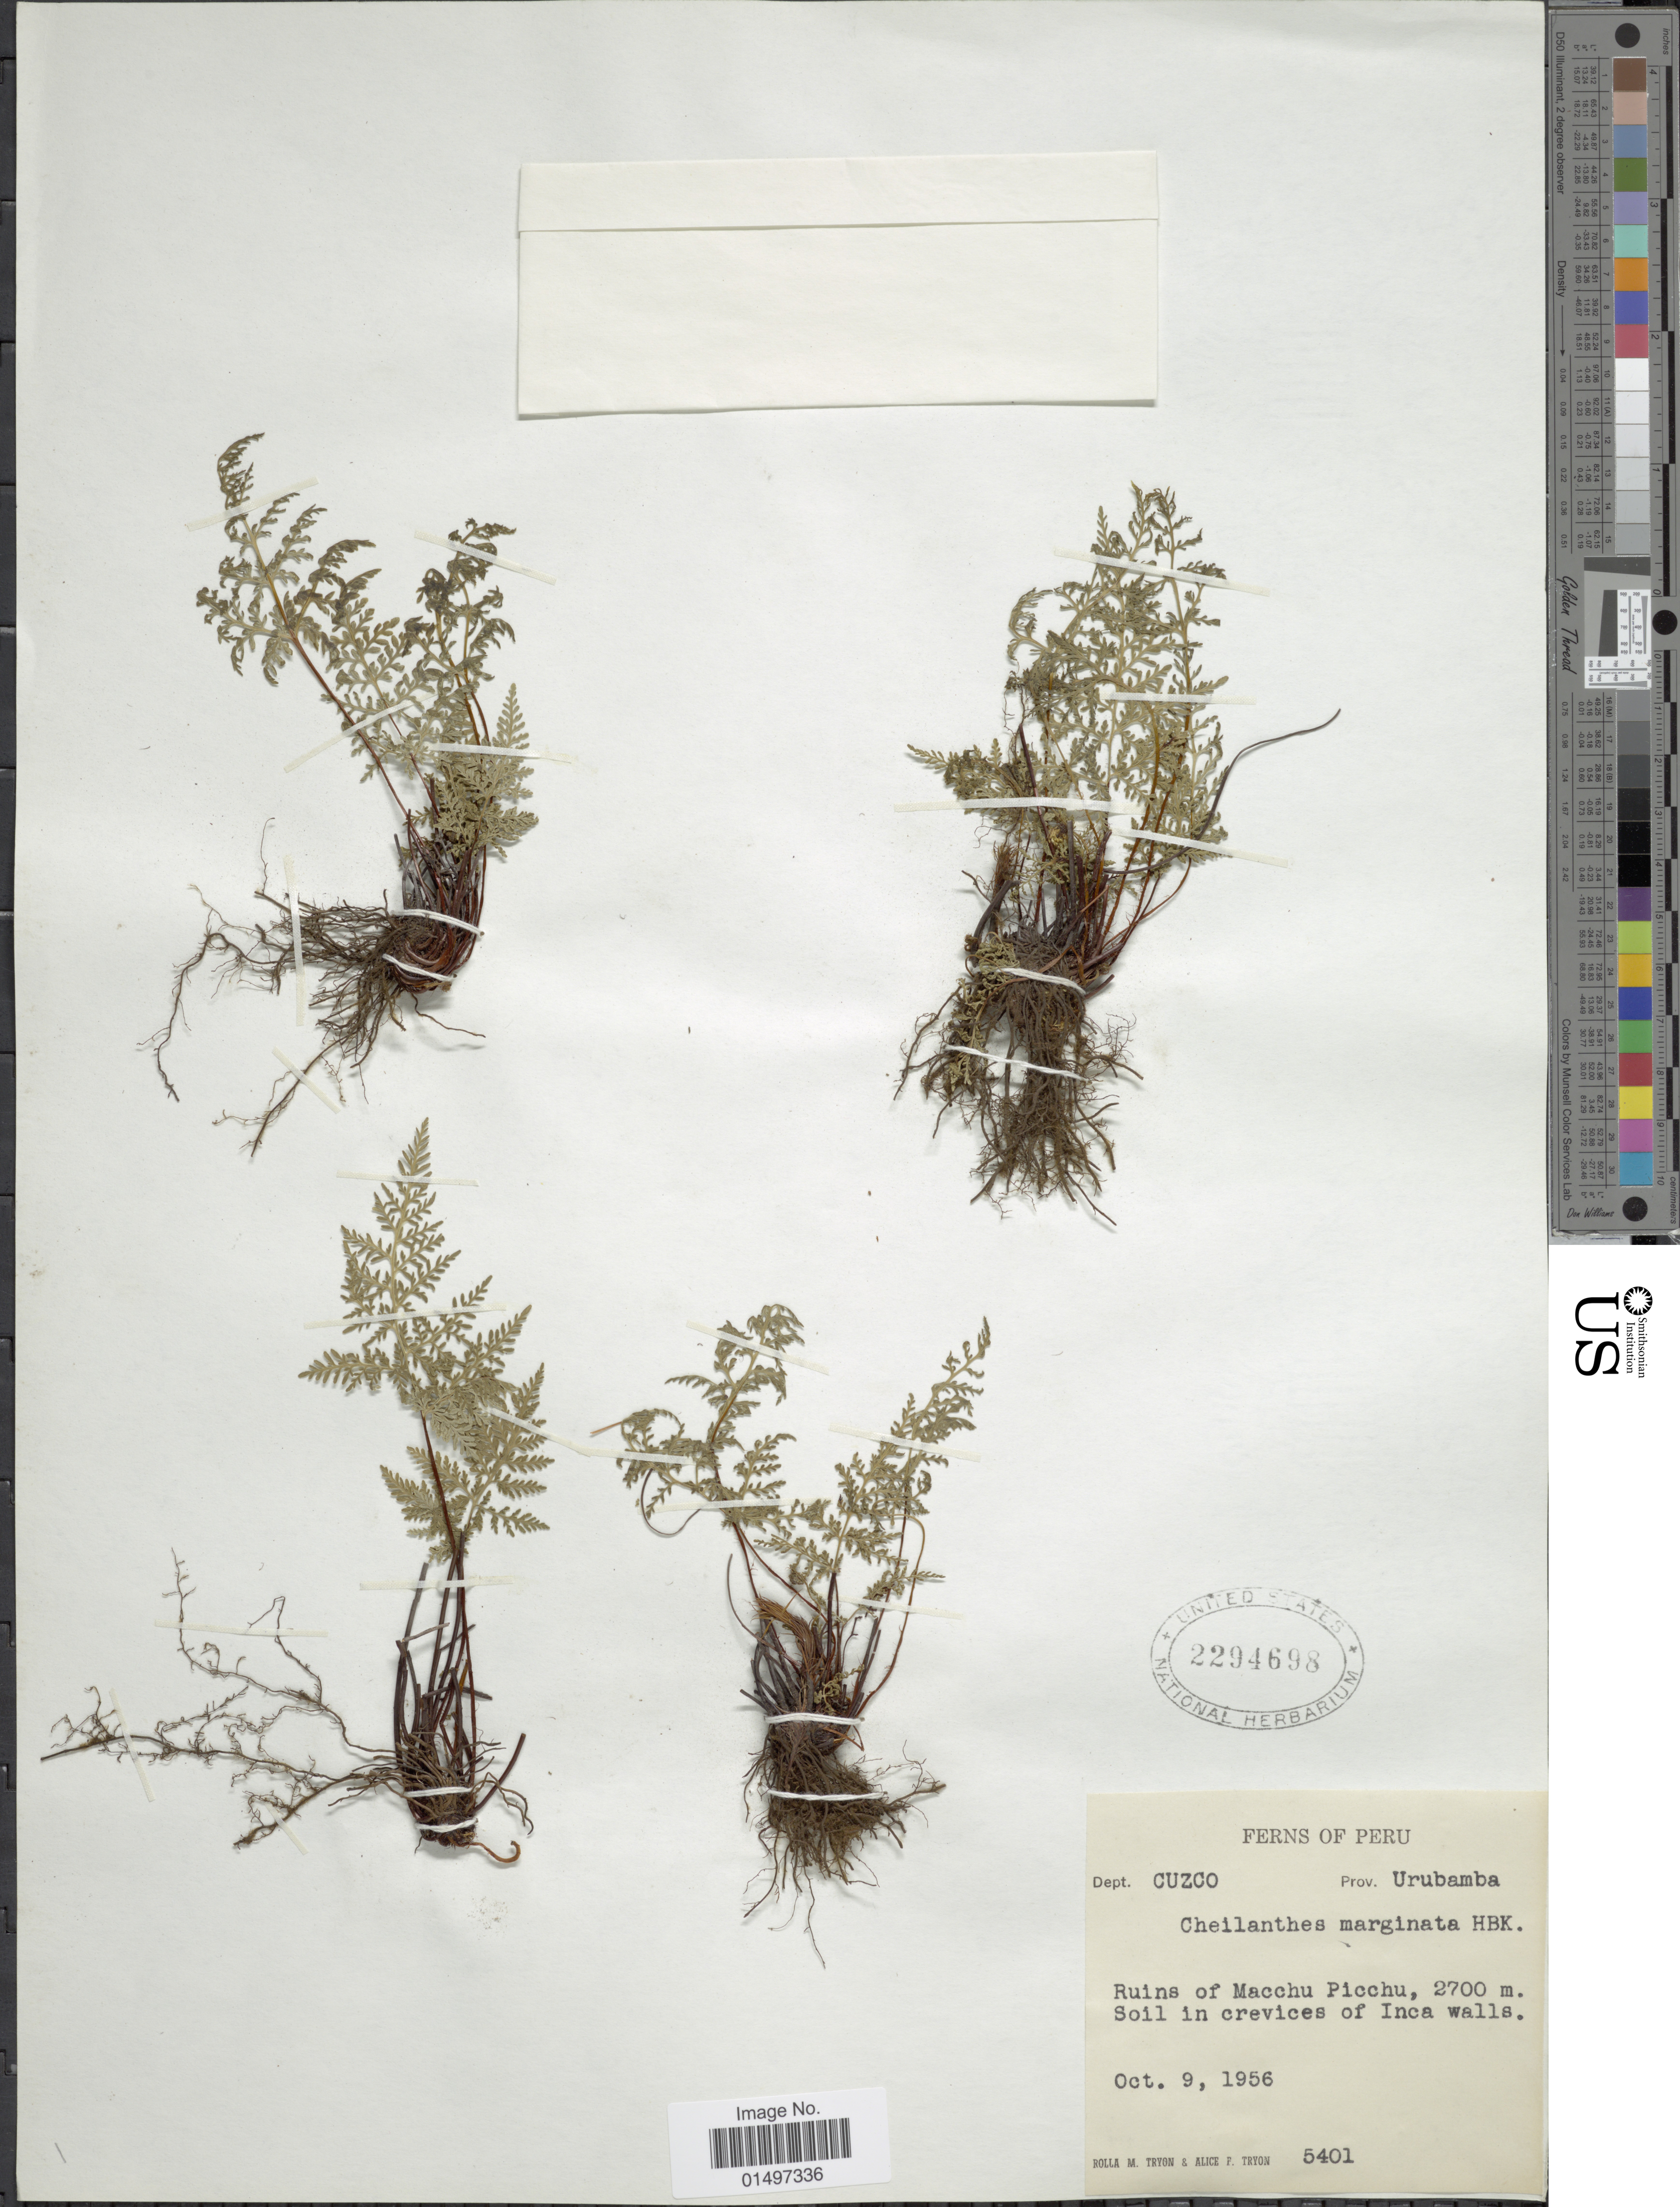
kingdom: Plantae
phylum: Tracheophyta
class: Polypodiopsida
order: Polypodiales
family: Pteridaceae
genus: Gaga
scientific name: Gaga marginata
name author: (Kunth) Fay W. Li & Windham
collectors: R. M. Tryon & A. F. Tryon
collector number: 5401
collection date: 1956-10-09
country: Peru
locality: Dept. Cuzco. Prov. Urubamba. Ruins of Machu Picchu. Soil in crevices of Inca walls.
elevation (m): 2700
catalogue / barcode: US 2294698